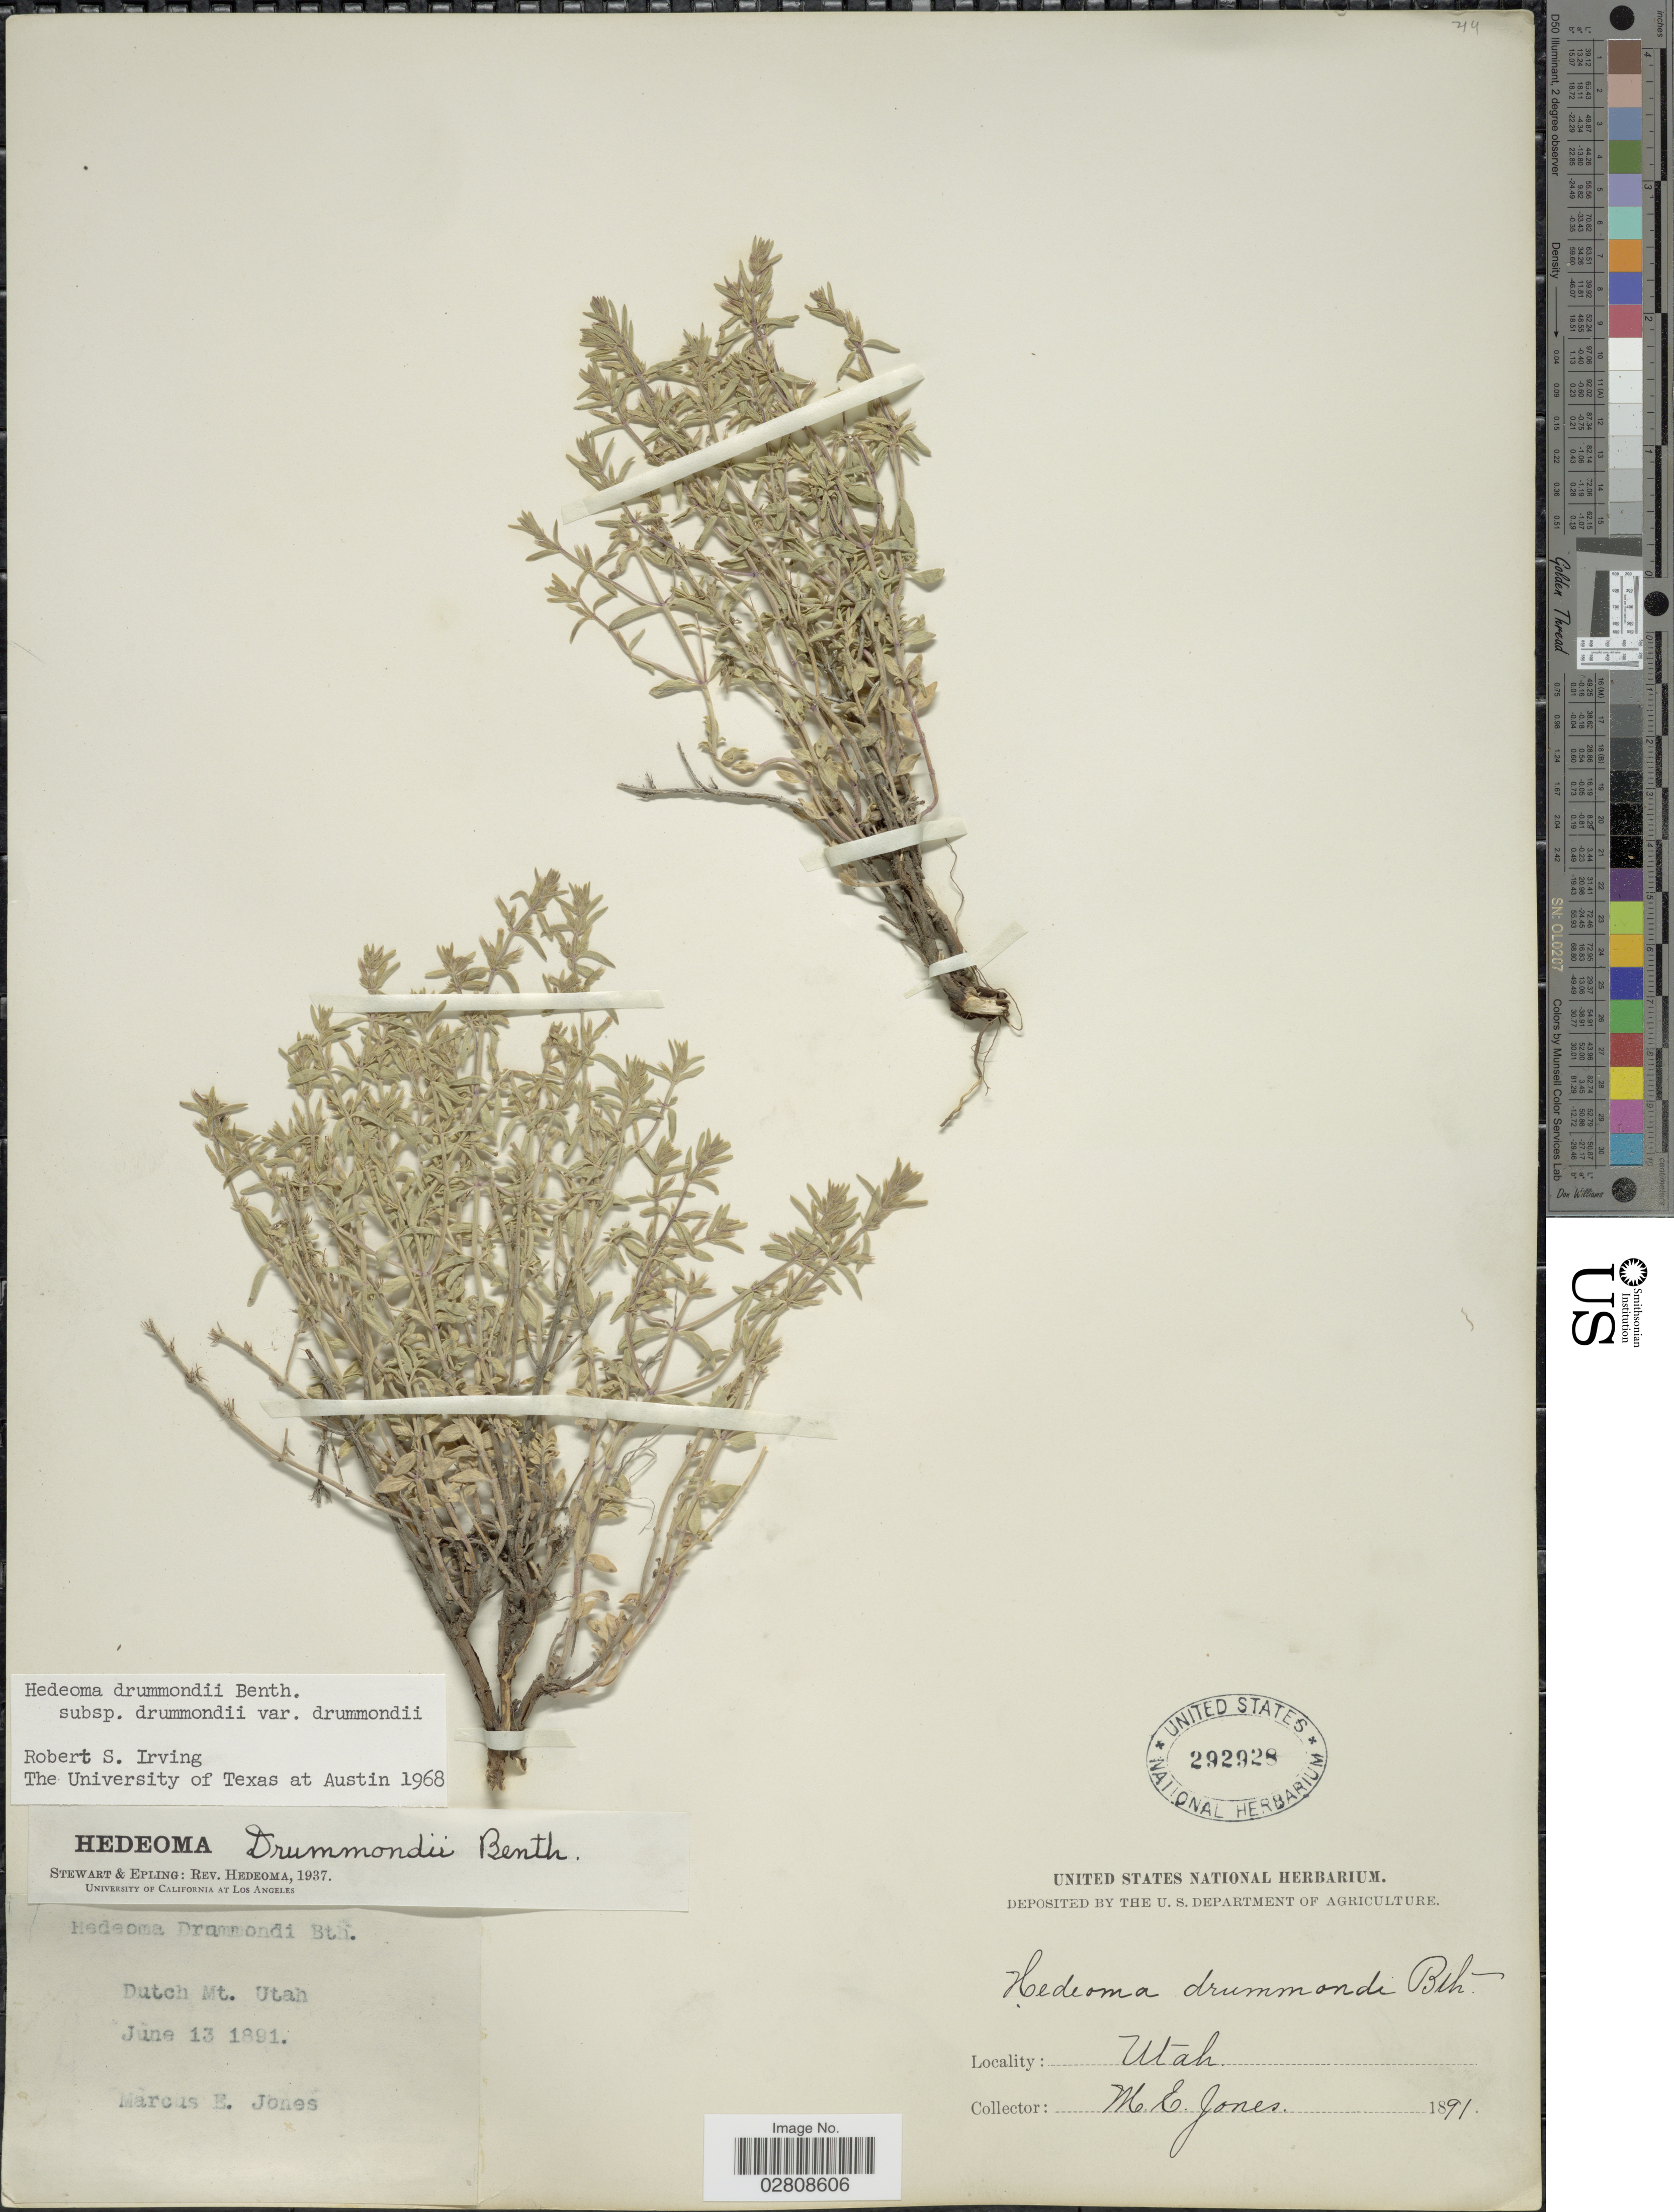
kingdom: Plantae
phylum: Tracheophyta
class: Magnoliopsida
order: Lamiales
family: Lamiaceae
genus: Hedeoma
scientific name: Hedeoma drummondii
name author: Benth.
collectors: M. E. Jones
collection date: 1891-06-13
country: United States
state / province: Utah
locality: Dutch Mt.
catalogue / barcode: US 292928